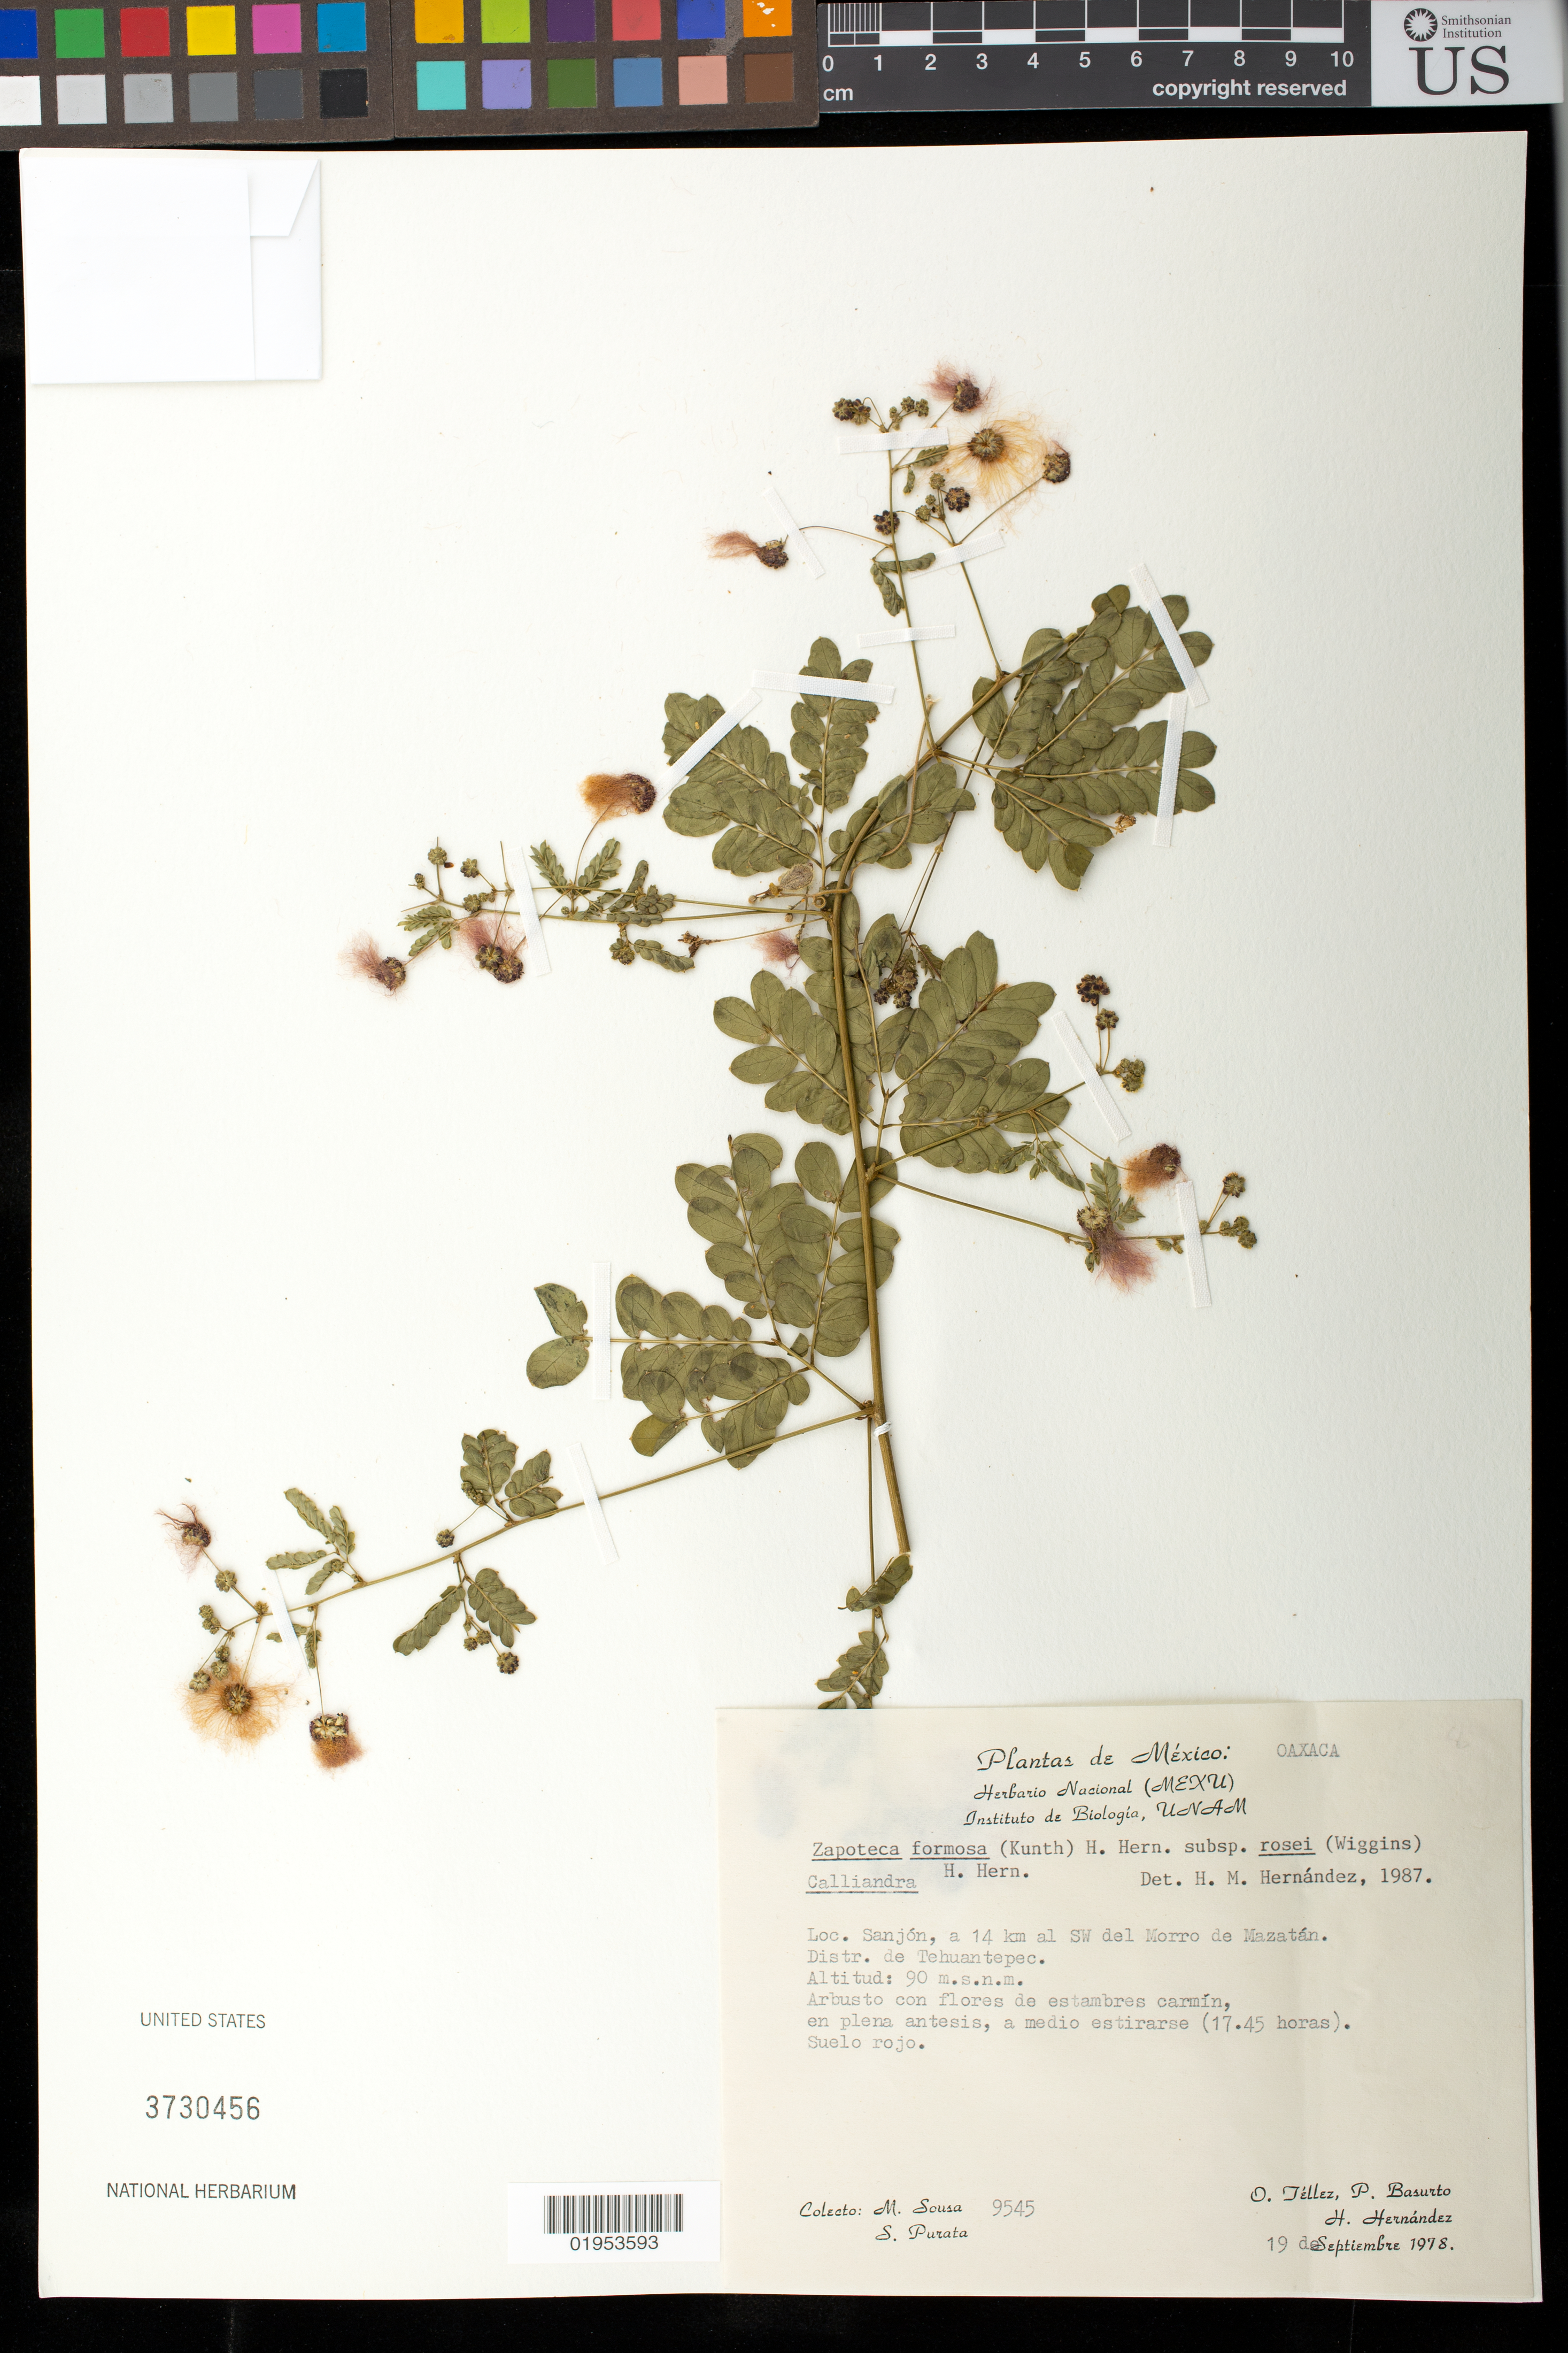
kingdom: Plantae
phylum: Tracheophyta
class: Magnoliopsida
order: Fabales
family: Fabaceae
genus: Zapoteca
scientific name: Zapoteca formosa subsp. rosei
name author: (Wiggins) H.M. Hern.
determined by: Hernandez, H. M., (MO), Missouri Botanical Garden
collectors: M. Sousa S., O. Téllez V., P. Basurto, S. Purata & Hernández, H.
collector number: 9545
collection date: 1978-09-19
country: Mexico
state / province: Oaxaca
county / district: Tehuantepec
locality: Sanjón, a 14 km al SW del Morro de Mazatán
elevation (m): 90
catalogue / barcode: US 3730456